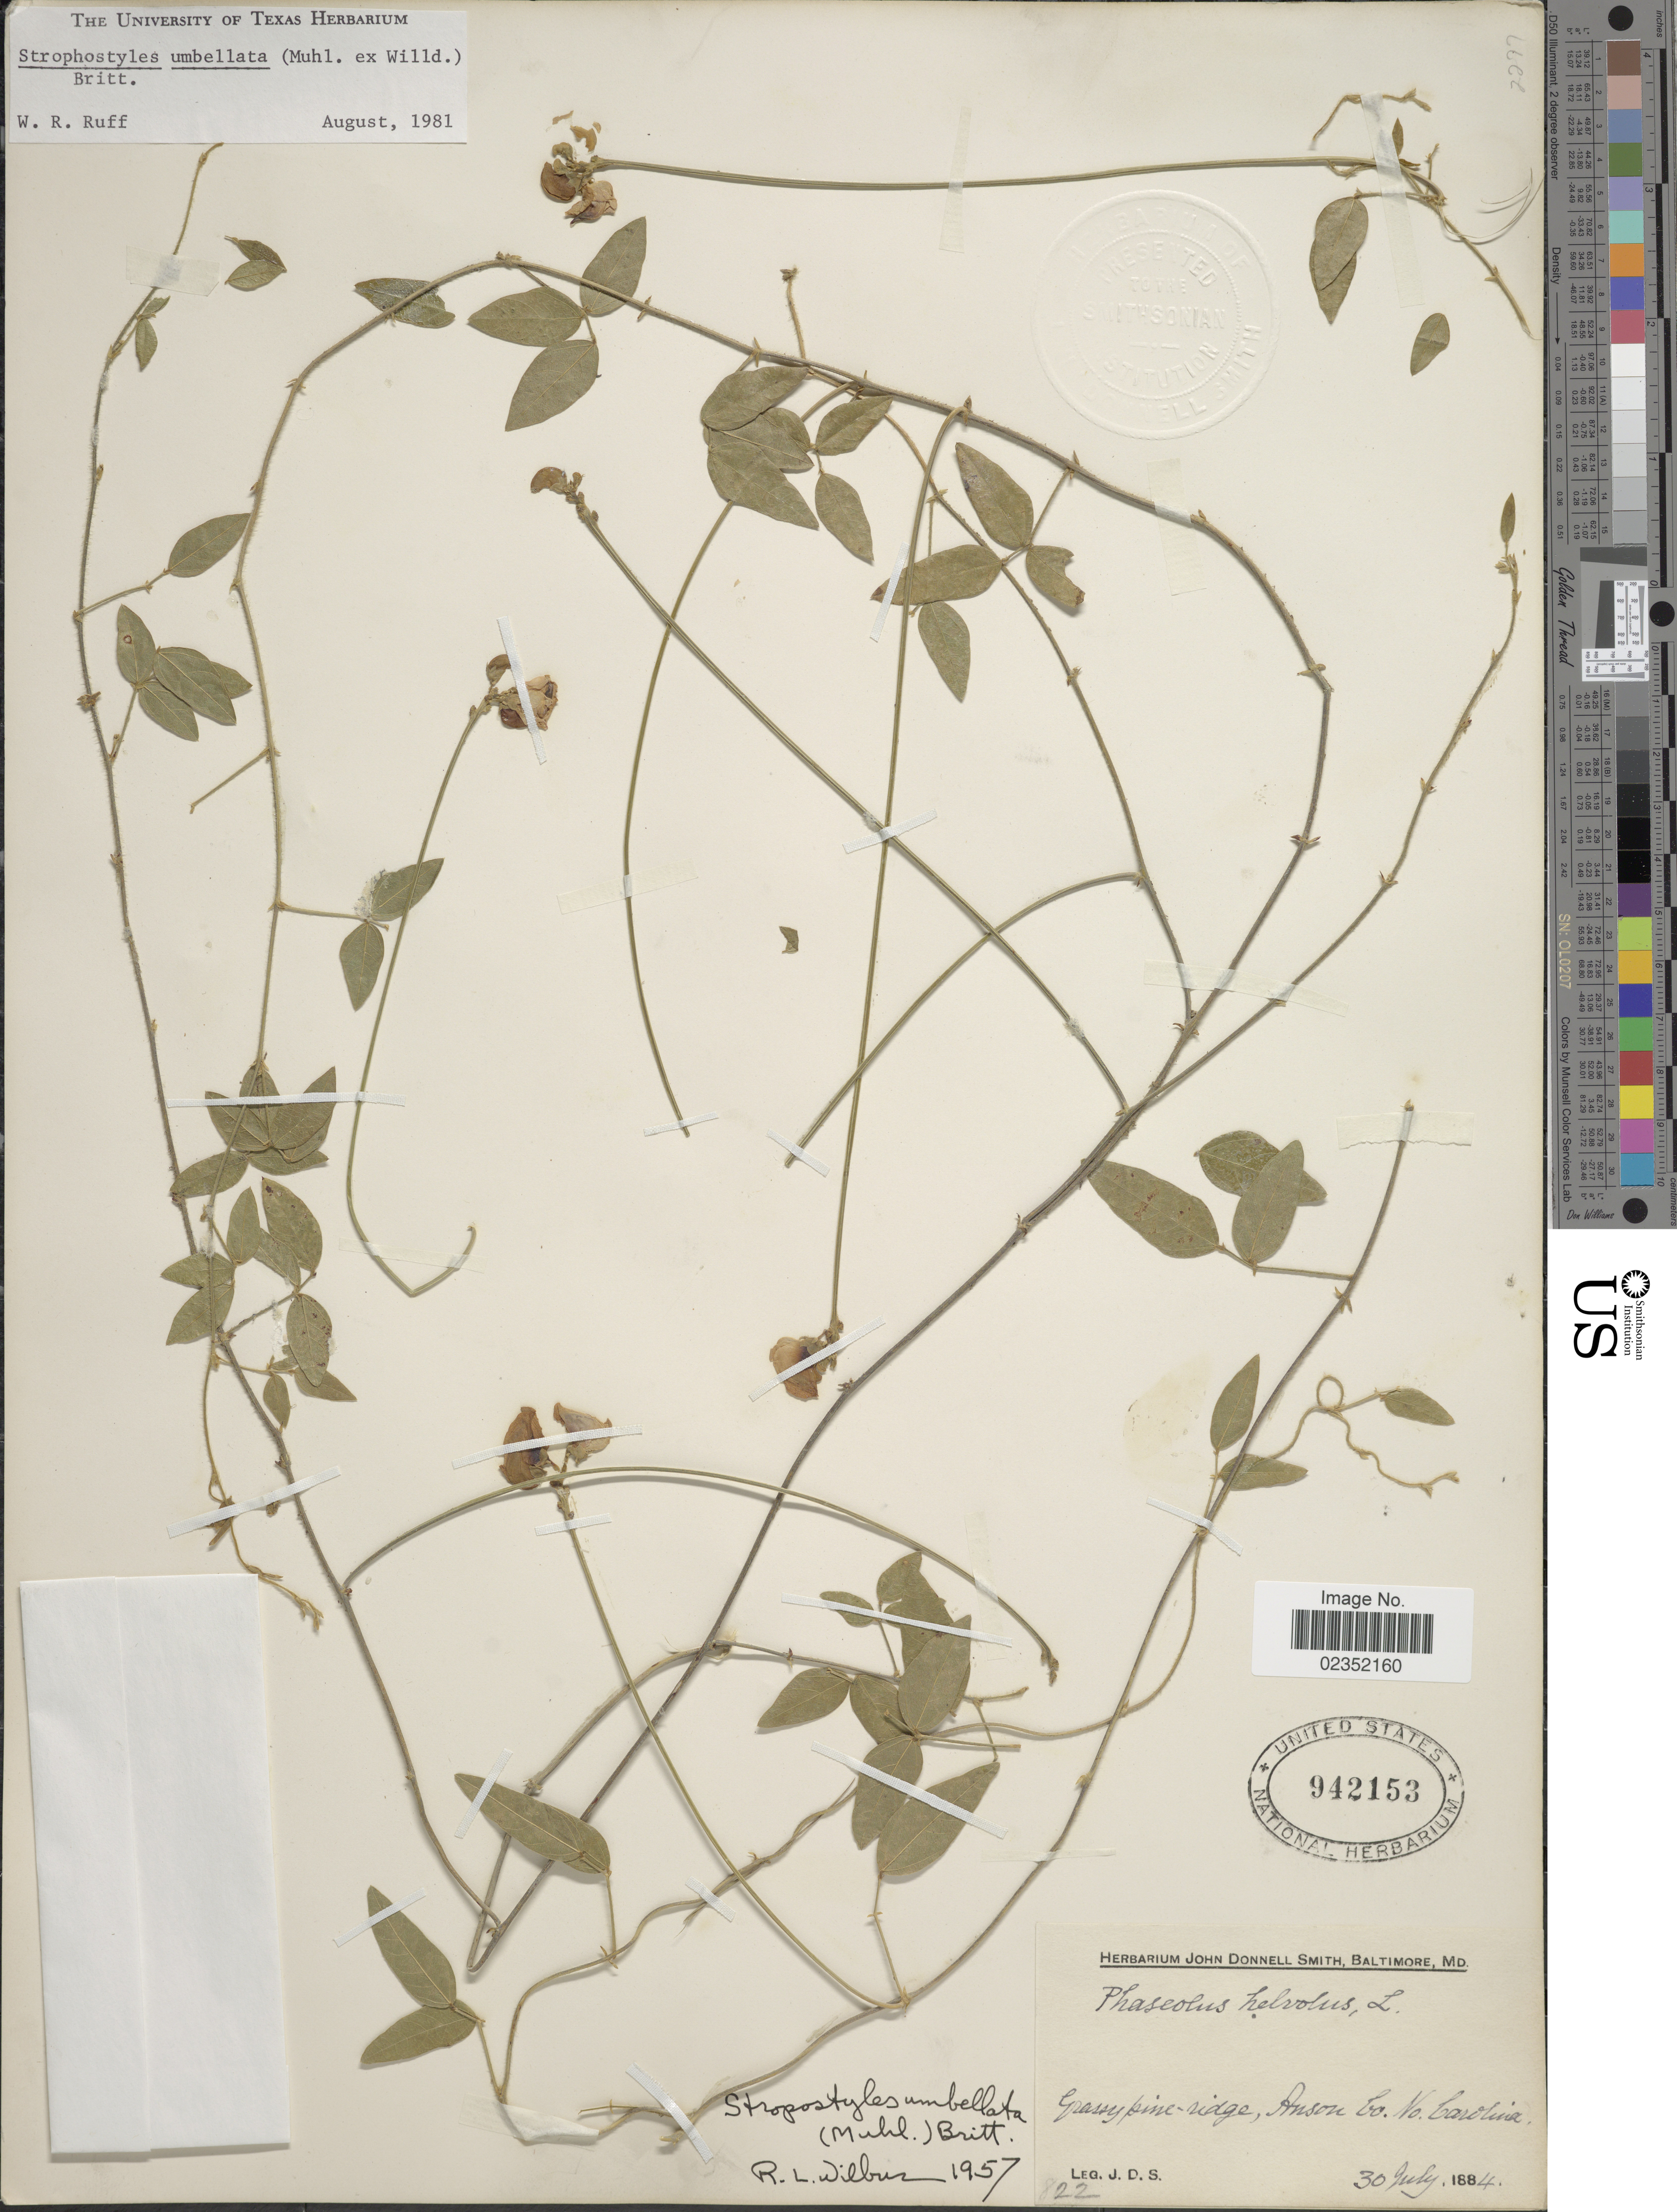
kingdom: Plantae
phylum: Tracheophyta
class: Magnoliopsida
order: Fabales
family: Fabaceae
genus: Strophostyles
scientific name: Strophostyles umbellata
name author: (Muhl. ex Willd.) Britton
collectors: J. Donnell Smith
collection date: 1884-07-30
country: United States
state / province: North Carolina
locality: Grassy pine-ridge, Anson Co. No. Carolina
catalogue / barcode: US 942153